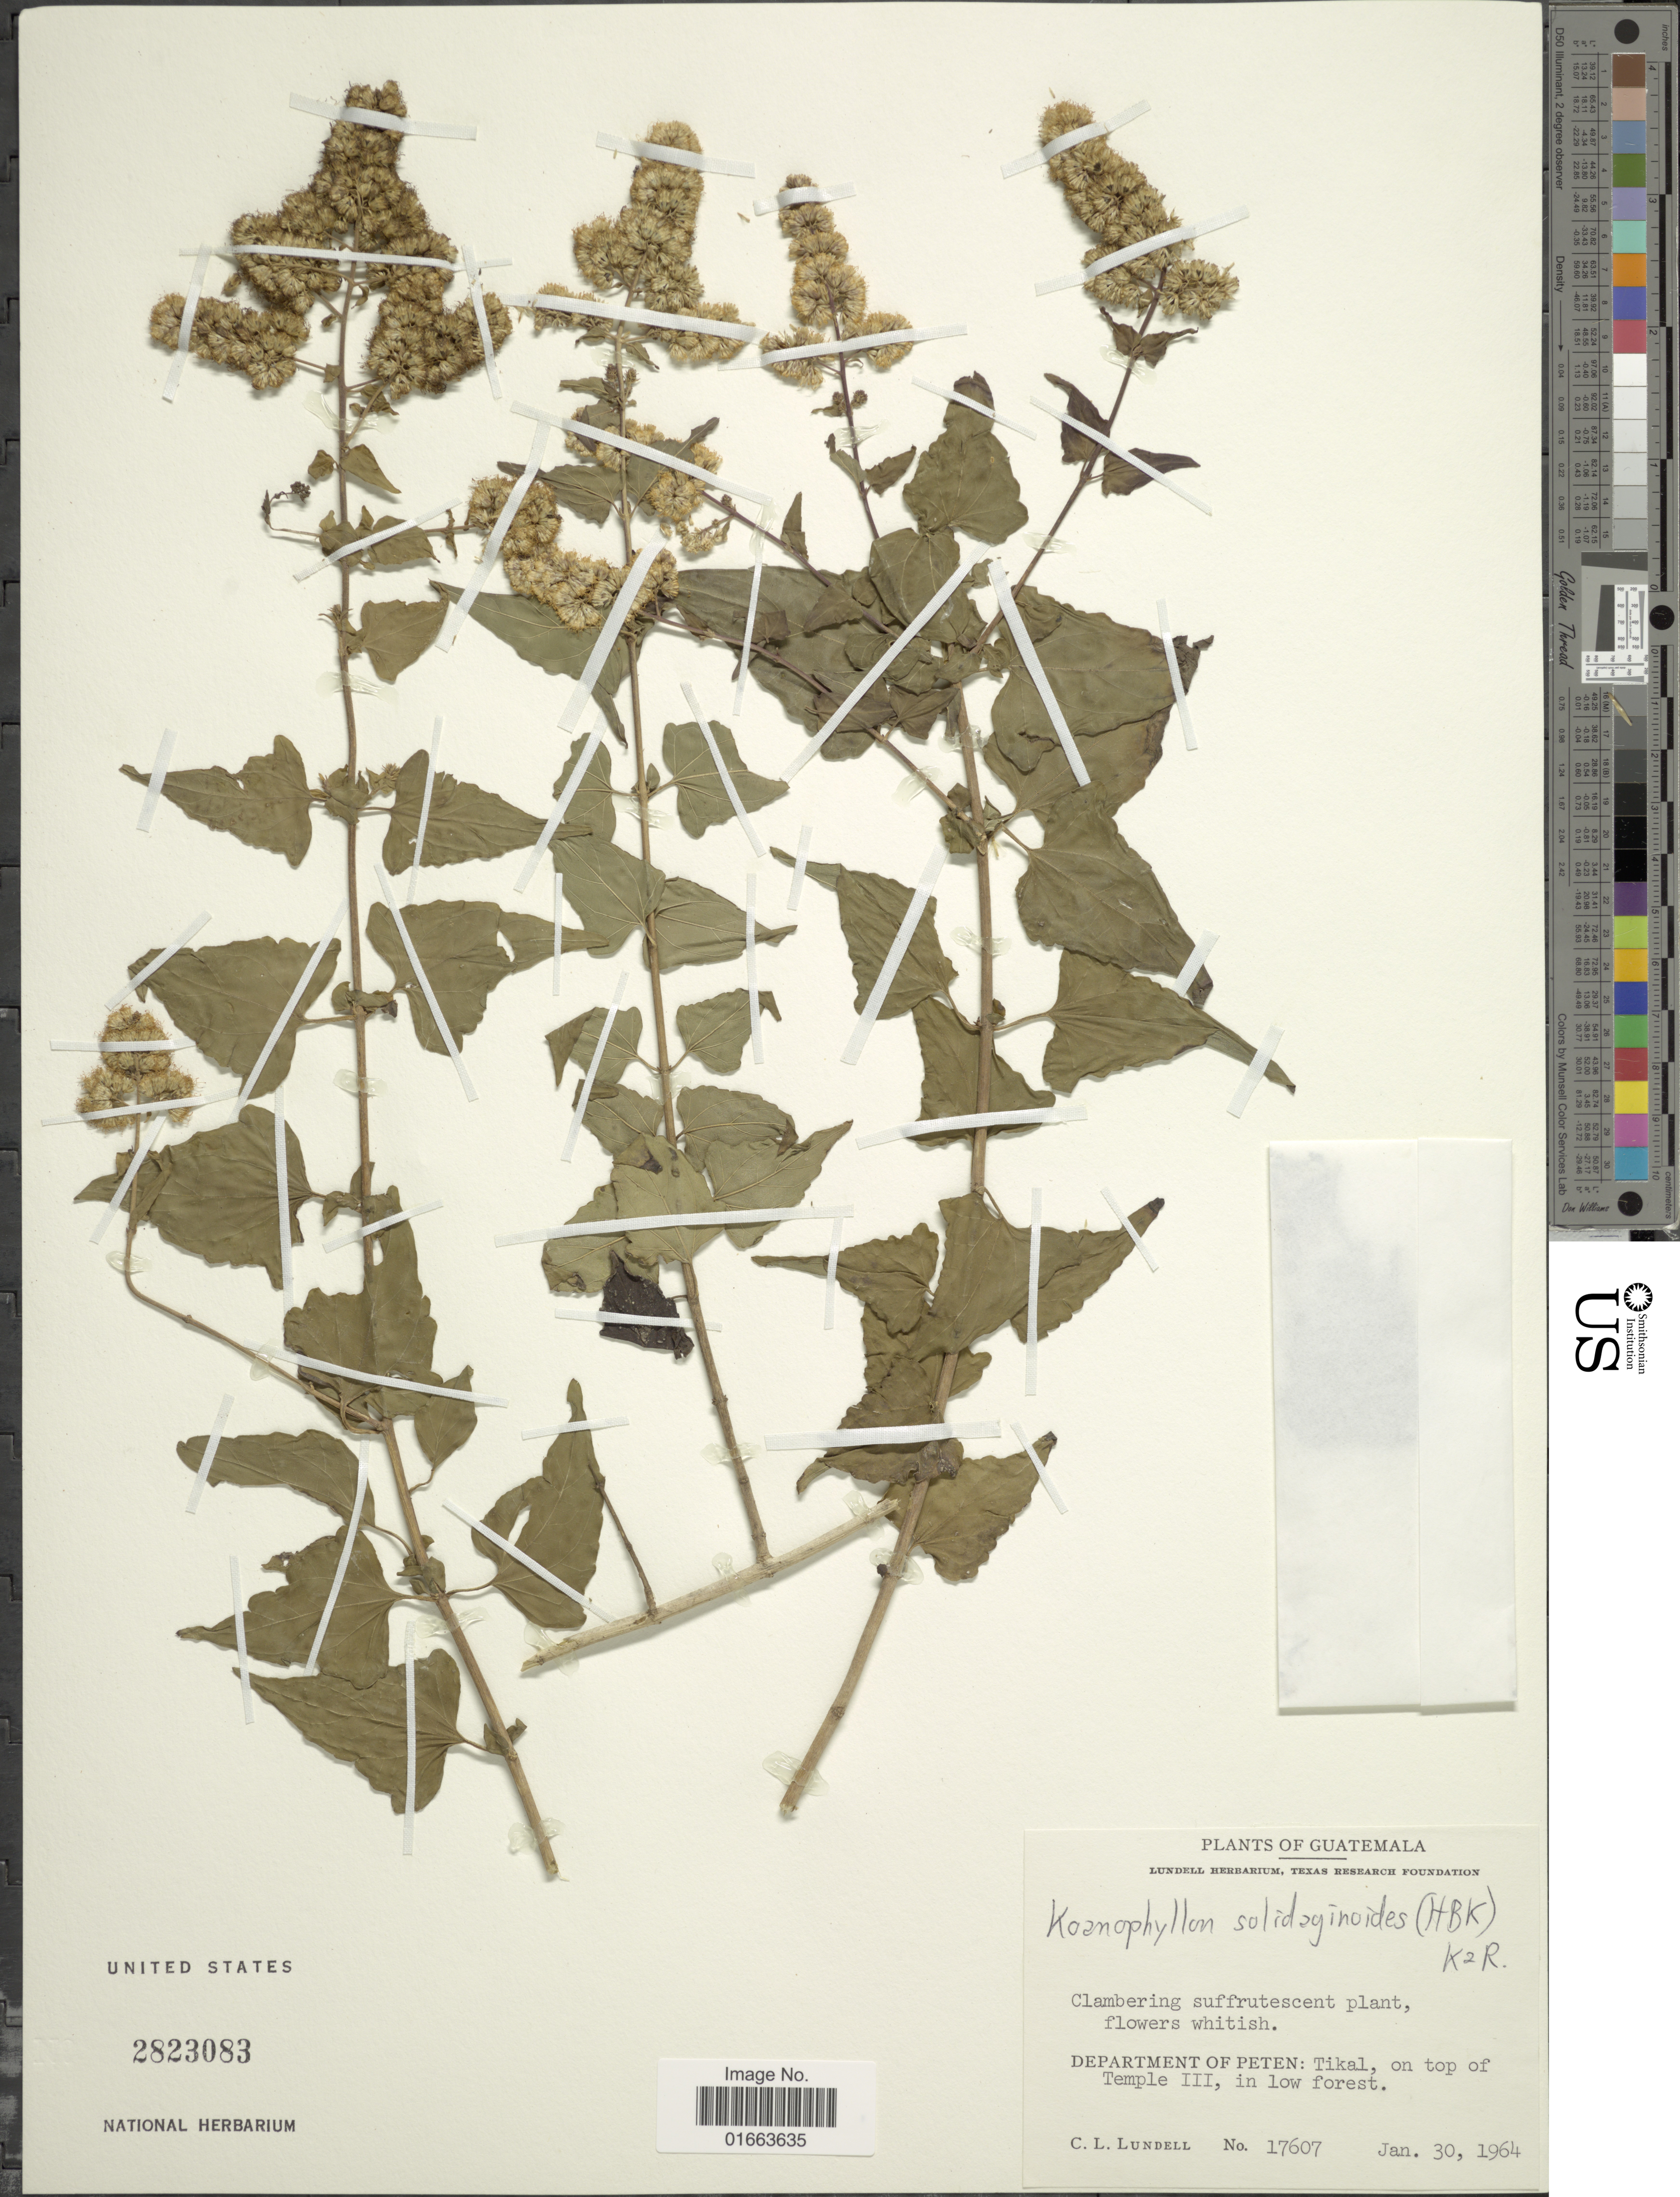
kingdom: Plantae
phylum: Tracheophyta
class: Magnoliopsida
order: Asterales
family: Asteraceae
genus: Koanophyllon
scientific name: Koanophyllon solidaginoides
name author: (Kunth) R.M. King & H. Rob.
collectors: C. L. Lundell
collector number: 17607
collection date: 1964-01-30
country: Guatemala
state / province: El Petén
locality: Department of Peten: Tikal, on top of Temple III, in low forest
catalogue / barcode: US 2823083